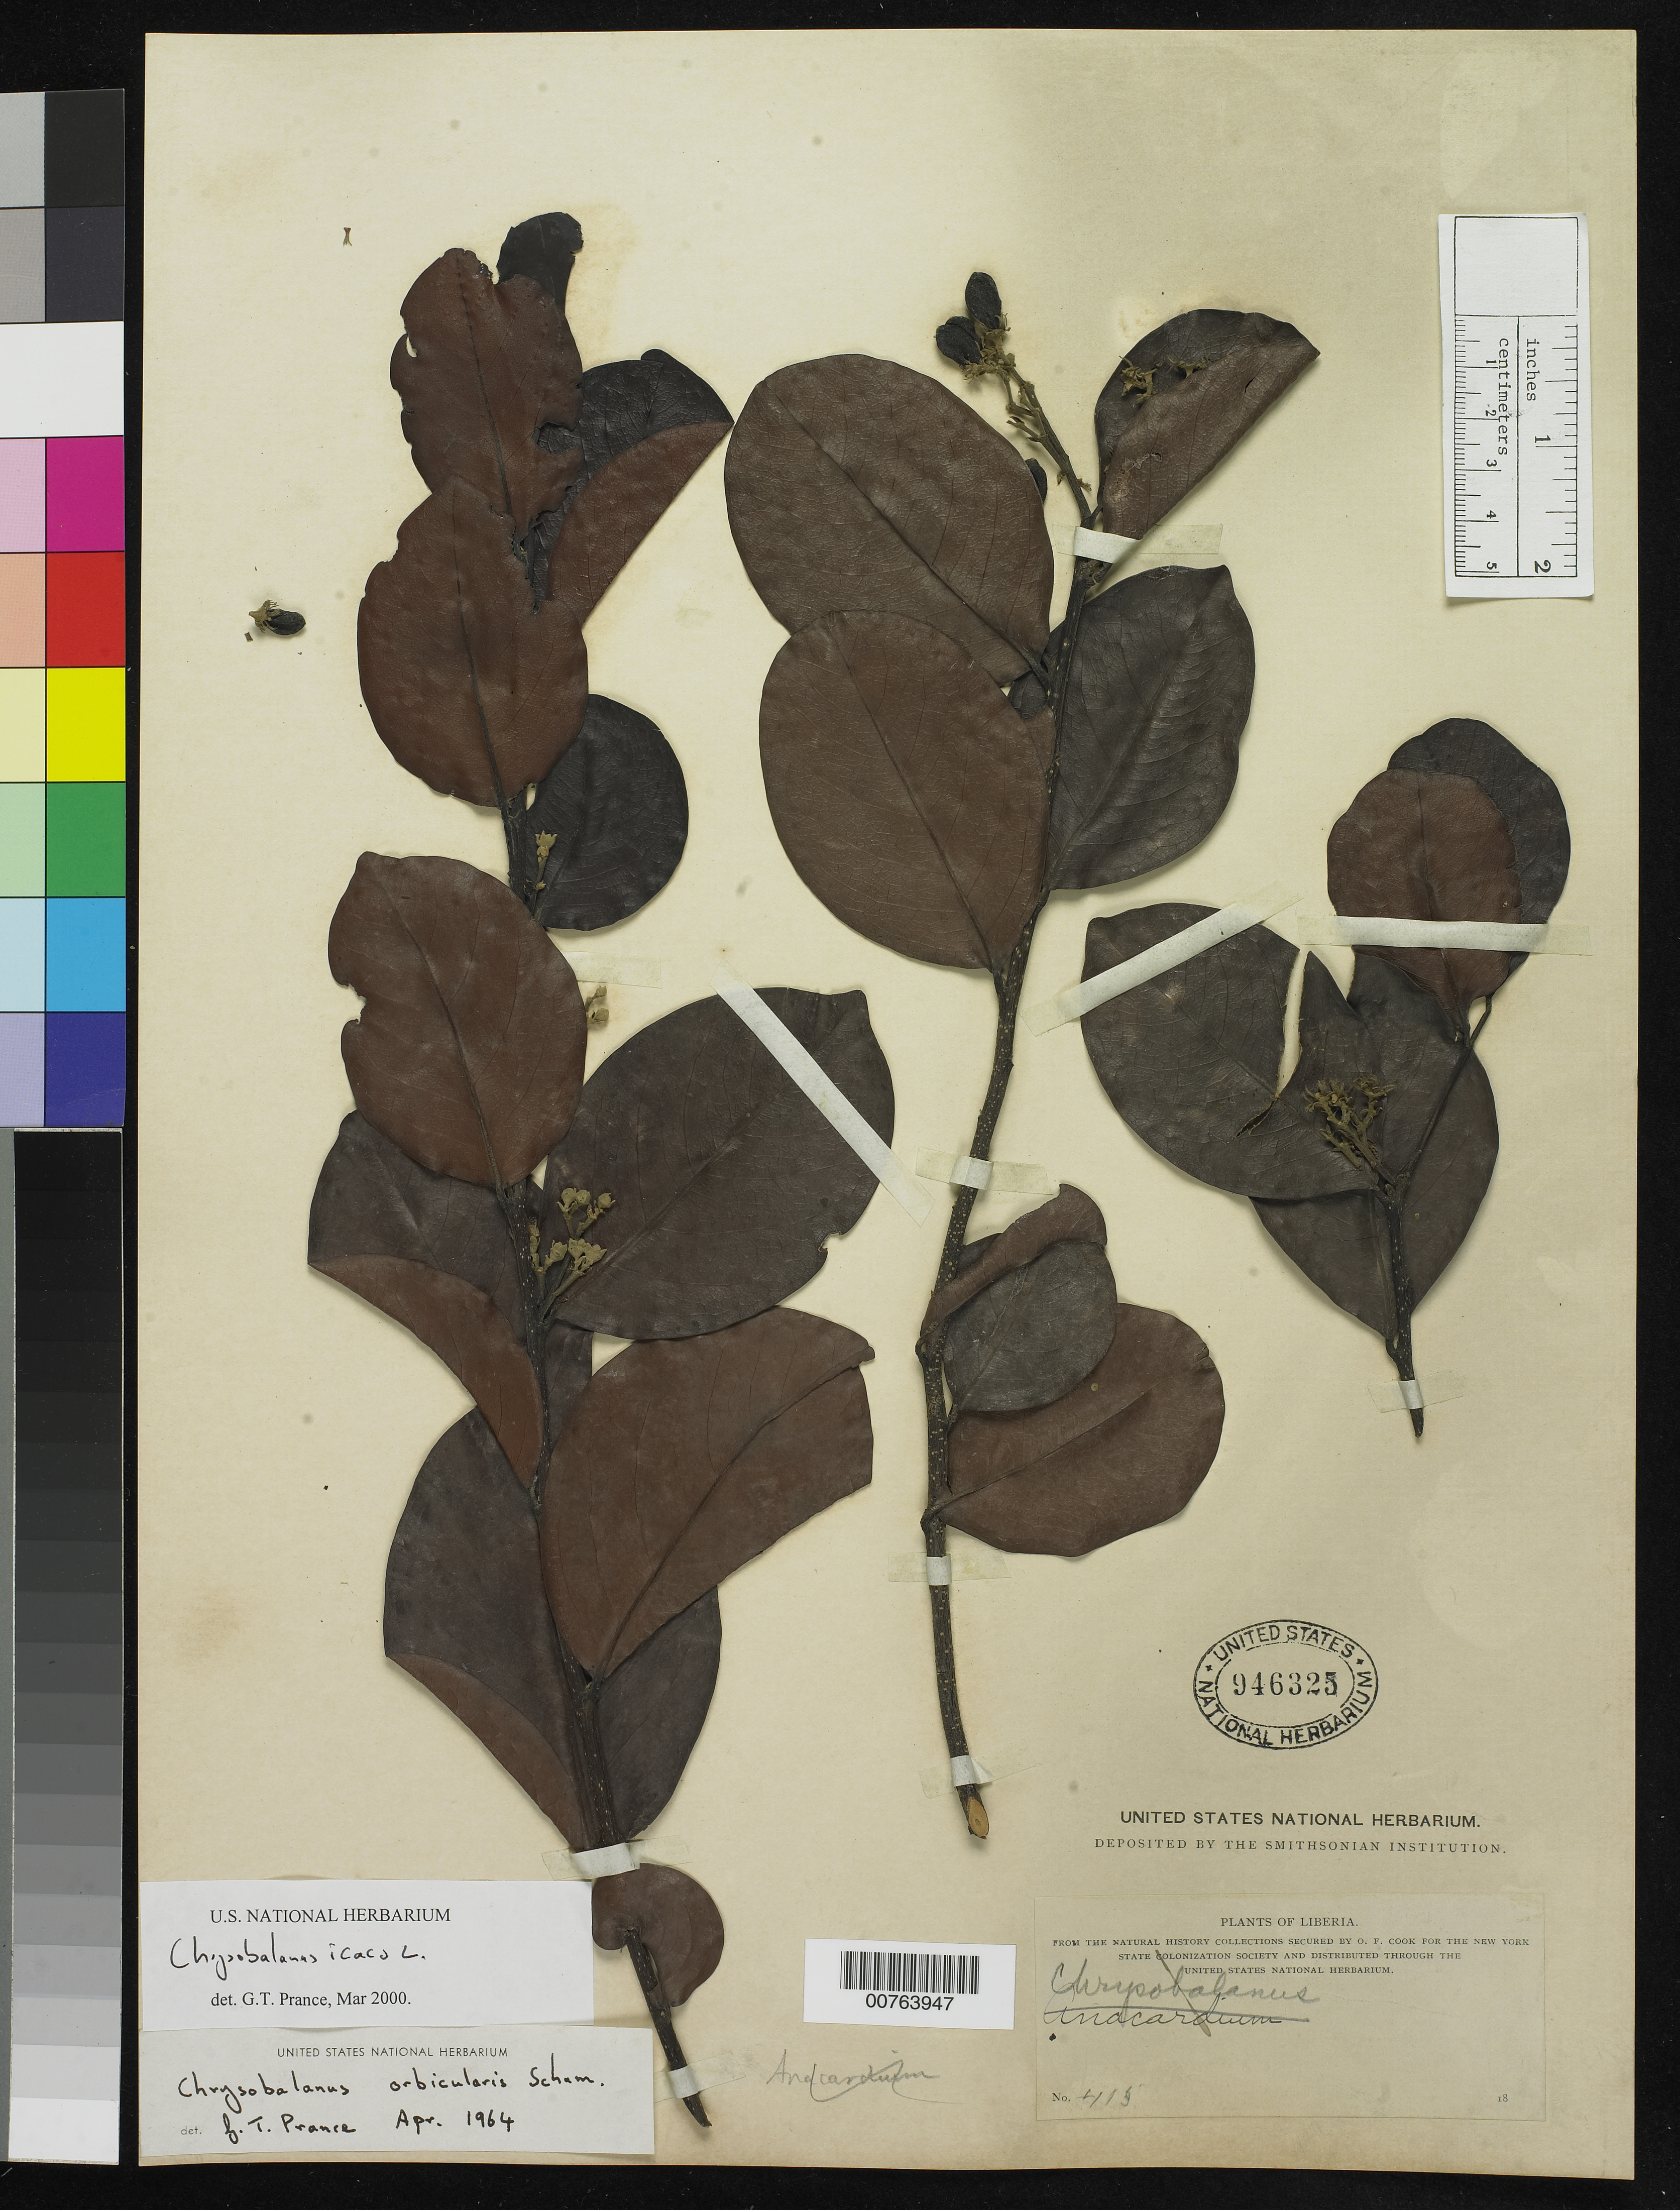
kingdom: Plantae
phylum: Tracheophyta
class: Magnoliopsida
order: Malpighiales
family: Chrysobalanaceae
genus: Chrysobalanus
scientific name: Chrysobalanus icaco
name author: L.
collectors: O. F. Cook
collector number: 413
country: Liberia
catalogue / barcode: US 946325